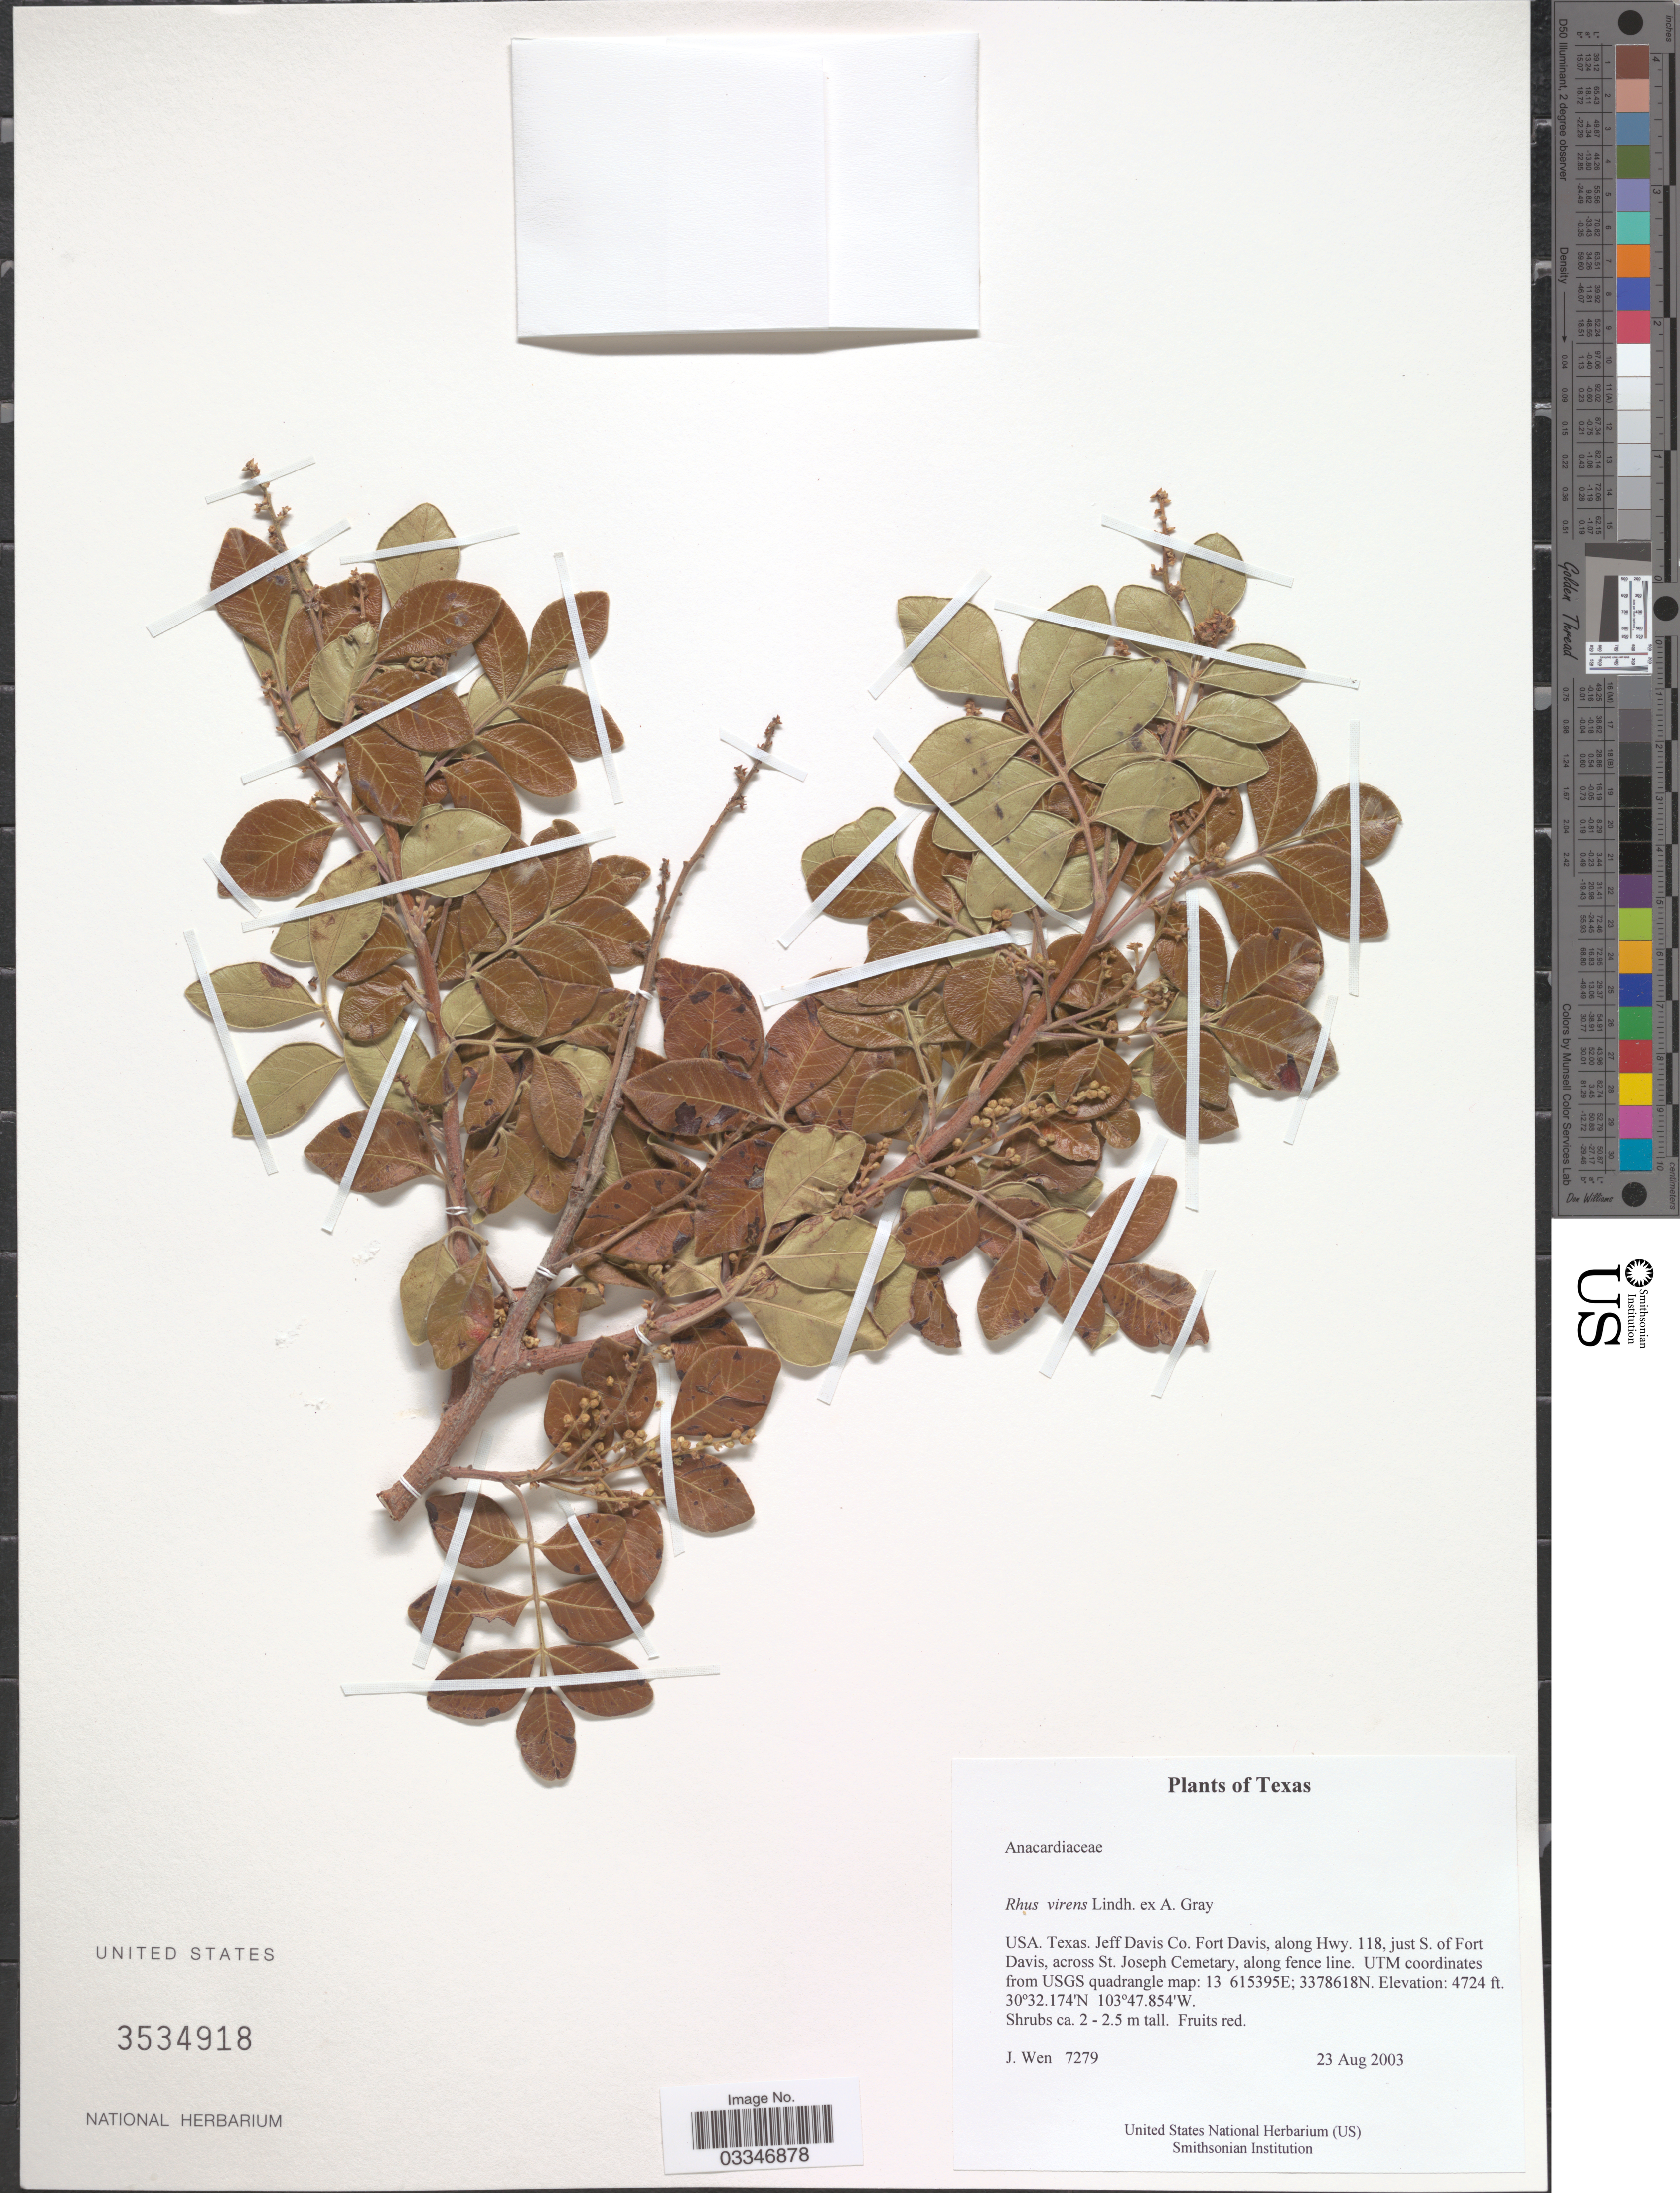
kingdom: Plantae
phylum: Tracheophyta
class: Magnoliopsida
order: Sapindales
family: Anacardiaceae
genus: Rhus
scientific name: Rhus virens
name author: Lindh. ex A. Gray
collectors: J. Wen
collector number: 7279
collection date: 2003-08-23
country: United States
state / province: Texas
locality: Jeff Davis Co. Fort Davis, along Hwy. 118, just S. of Fort Davis, across St. Joseph Cemetary, along fence line. UTM coordinates from USGS quadrangle map: 13 615395E; 3378618N.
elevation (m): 1440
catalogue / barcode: US 3534918